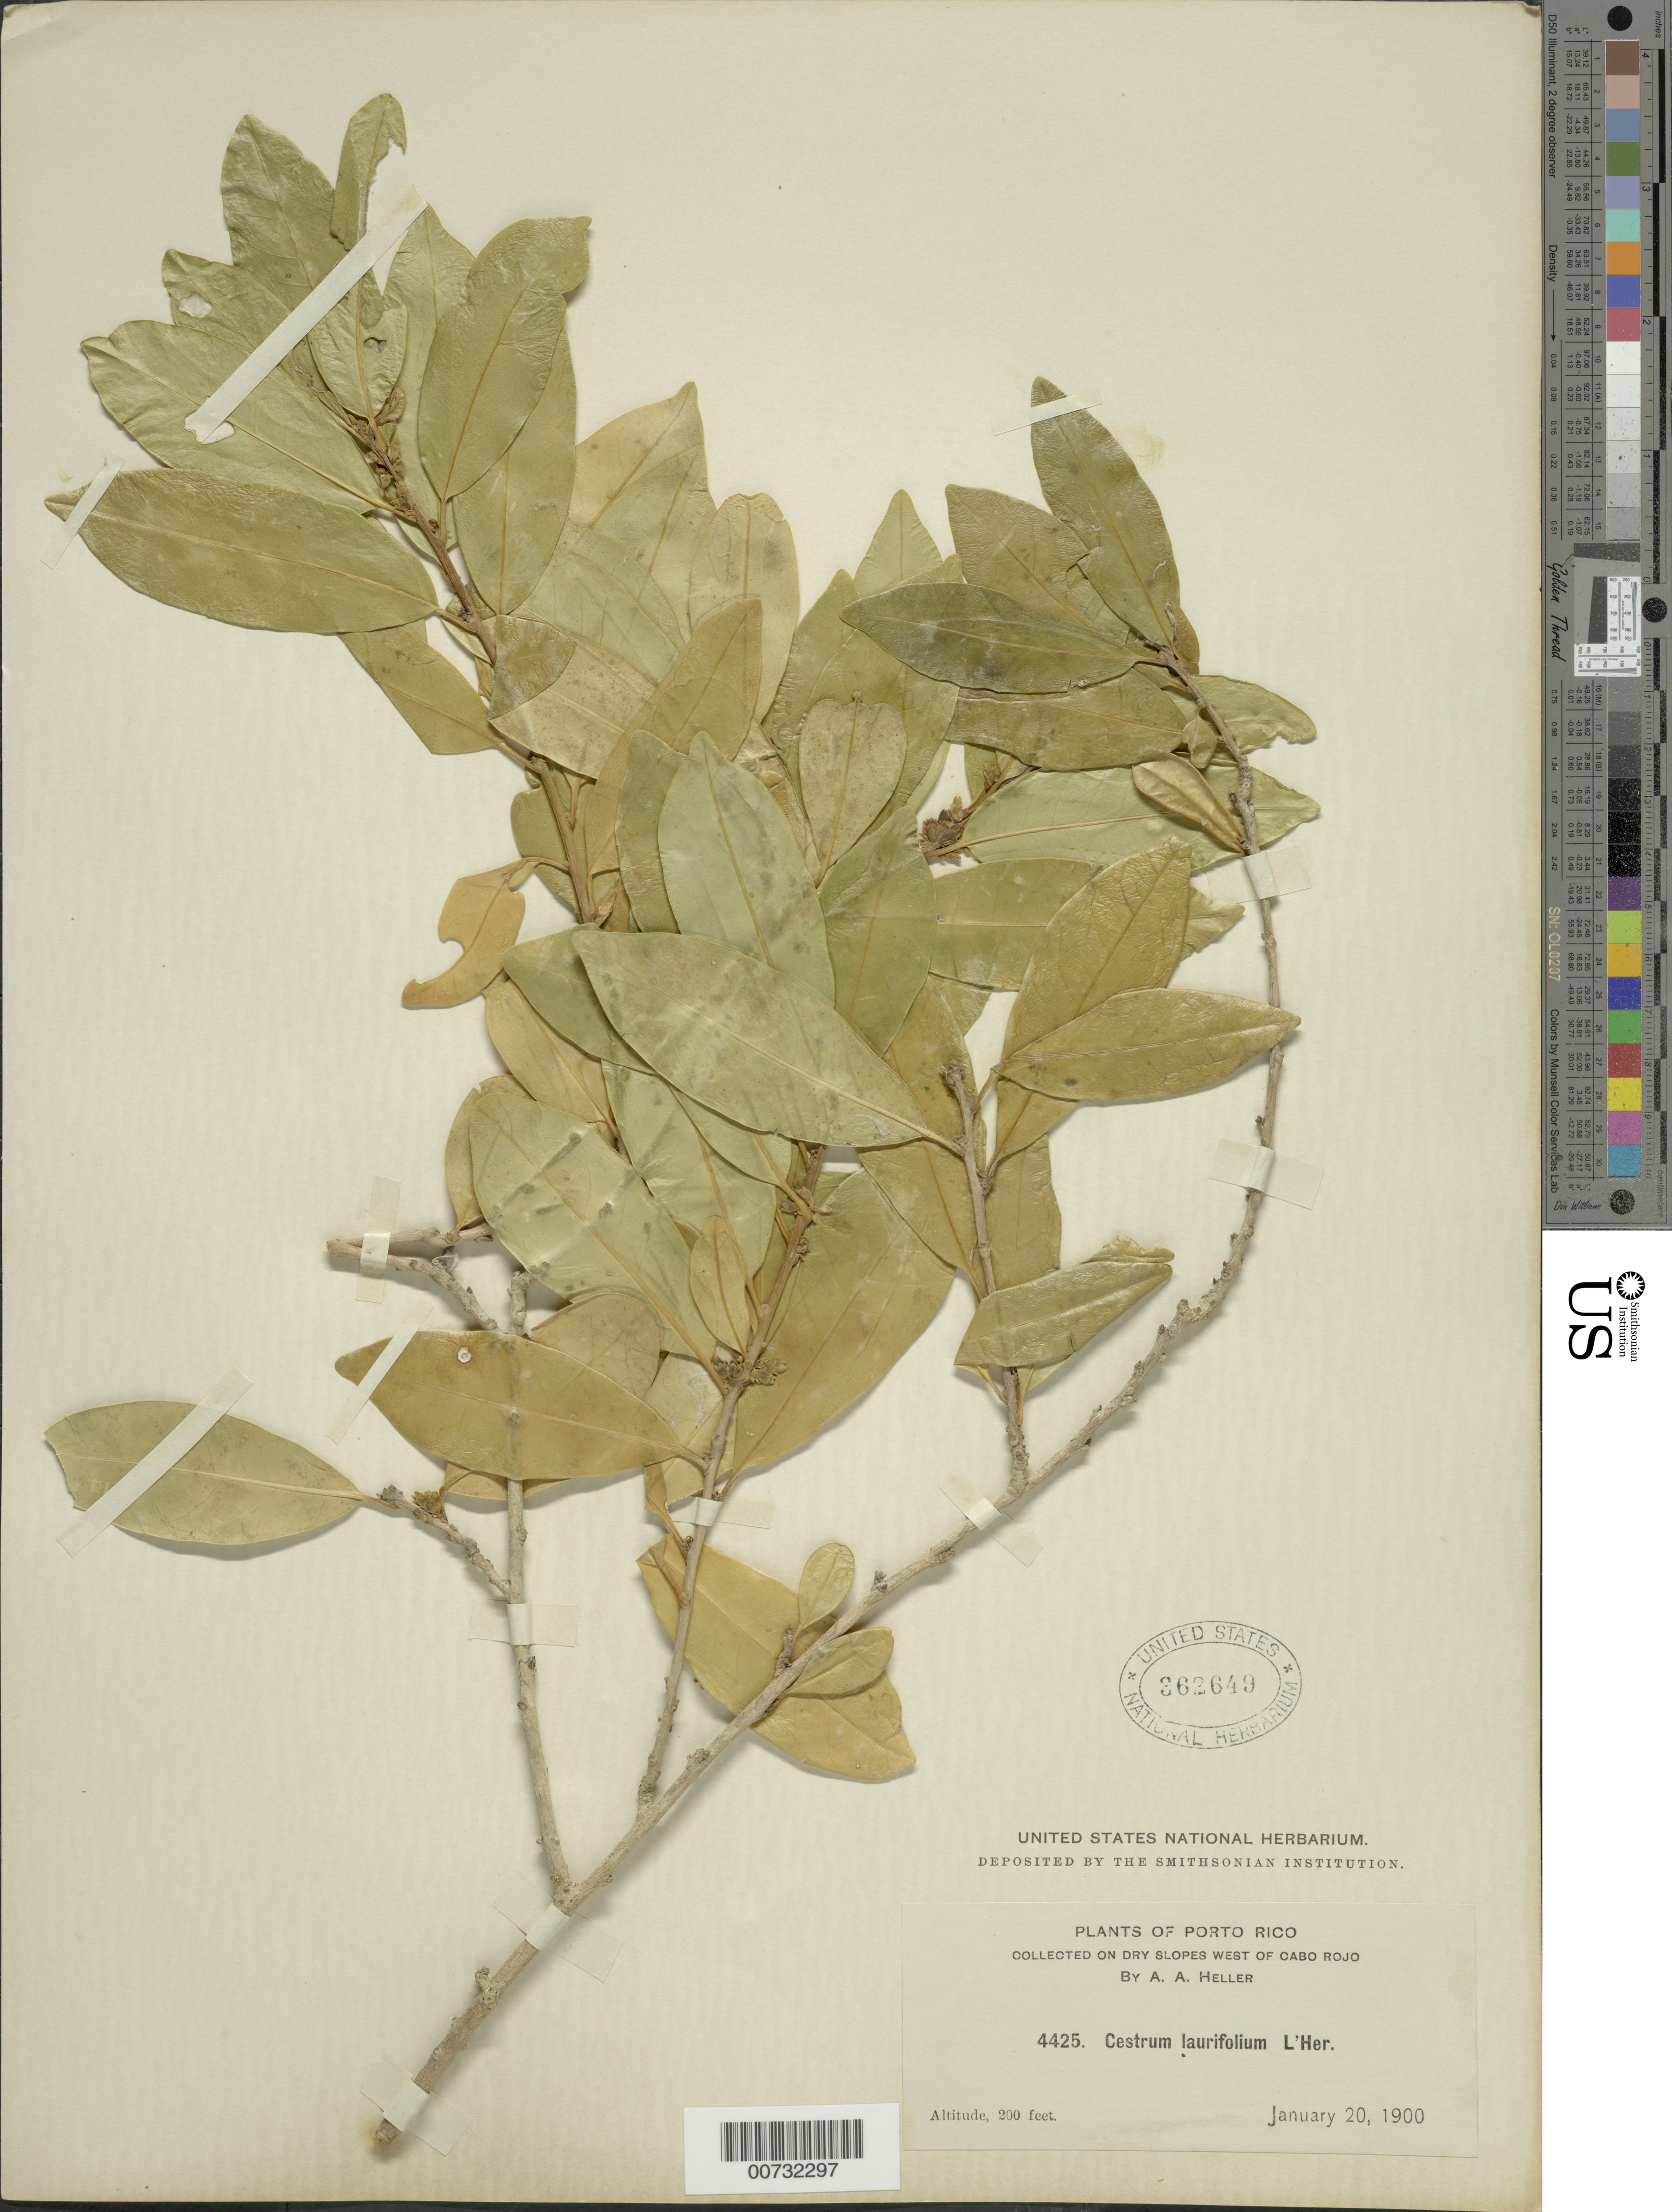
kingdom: Plantae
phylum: Tracheophyta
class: Magnoliopsida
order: Solanales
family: Solanaceae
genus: Cestrum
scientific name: Cestrum laurifolium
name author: L'Hér.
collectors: A. A. Heller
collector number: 4425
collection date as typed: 20 Jan 1900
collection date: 1900-01-20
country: Puerto Rico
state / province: Cabo Rojo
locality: Cabo Rojo, on dry slopes W of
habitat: On dry slopes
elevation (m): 61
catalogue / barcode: US 362649